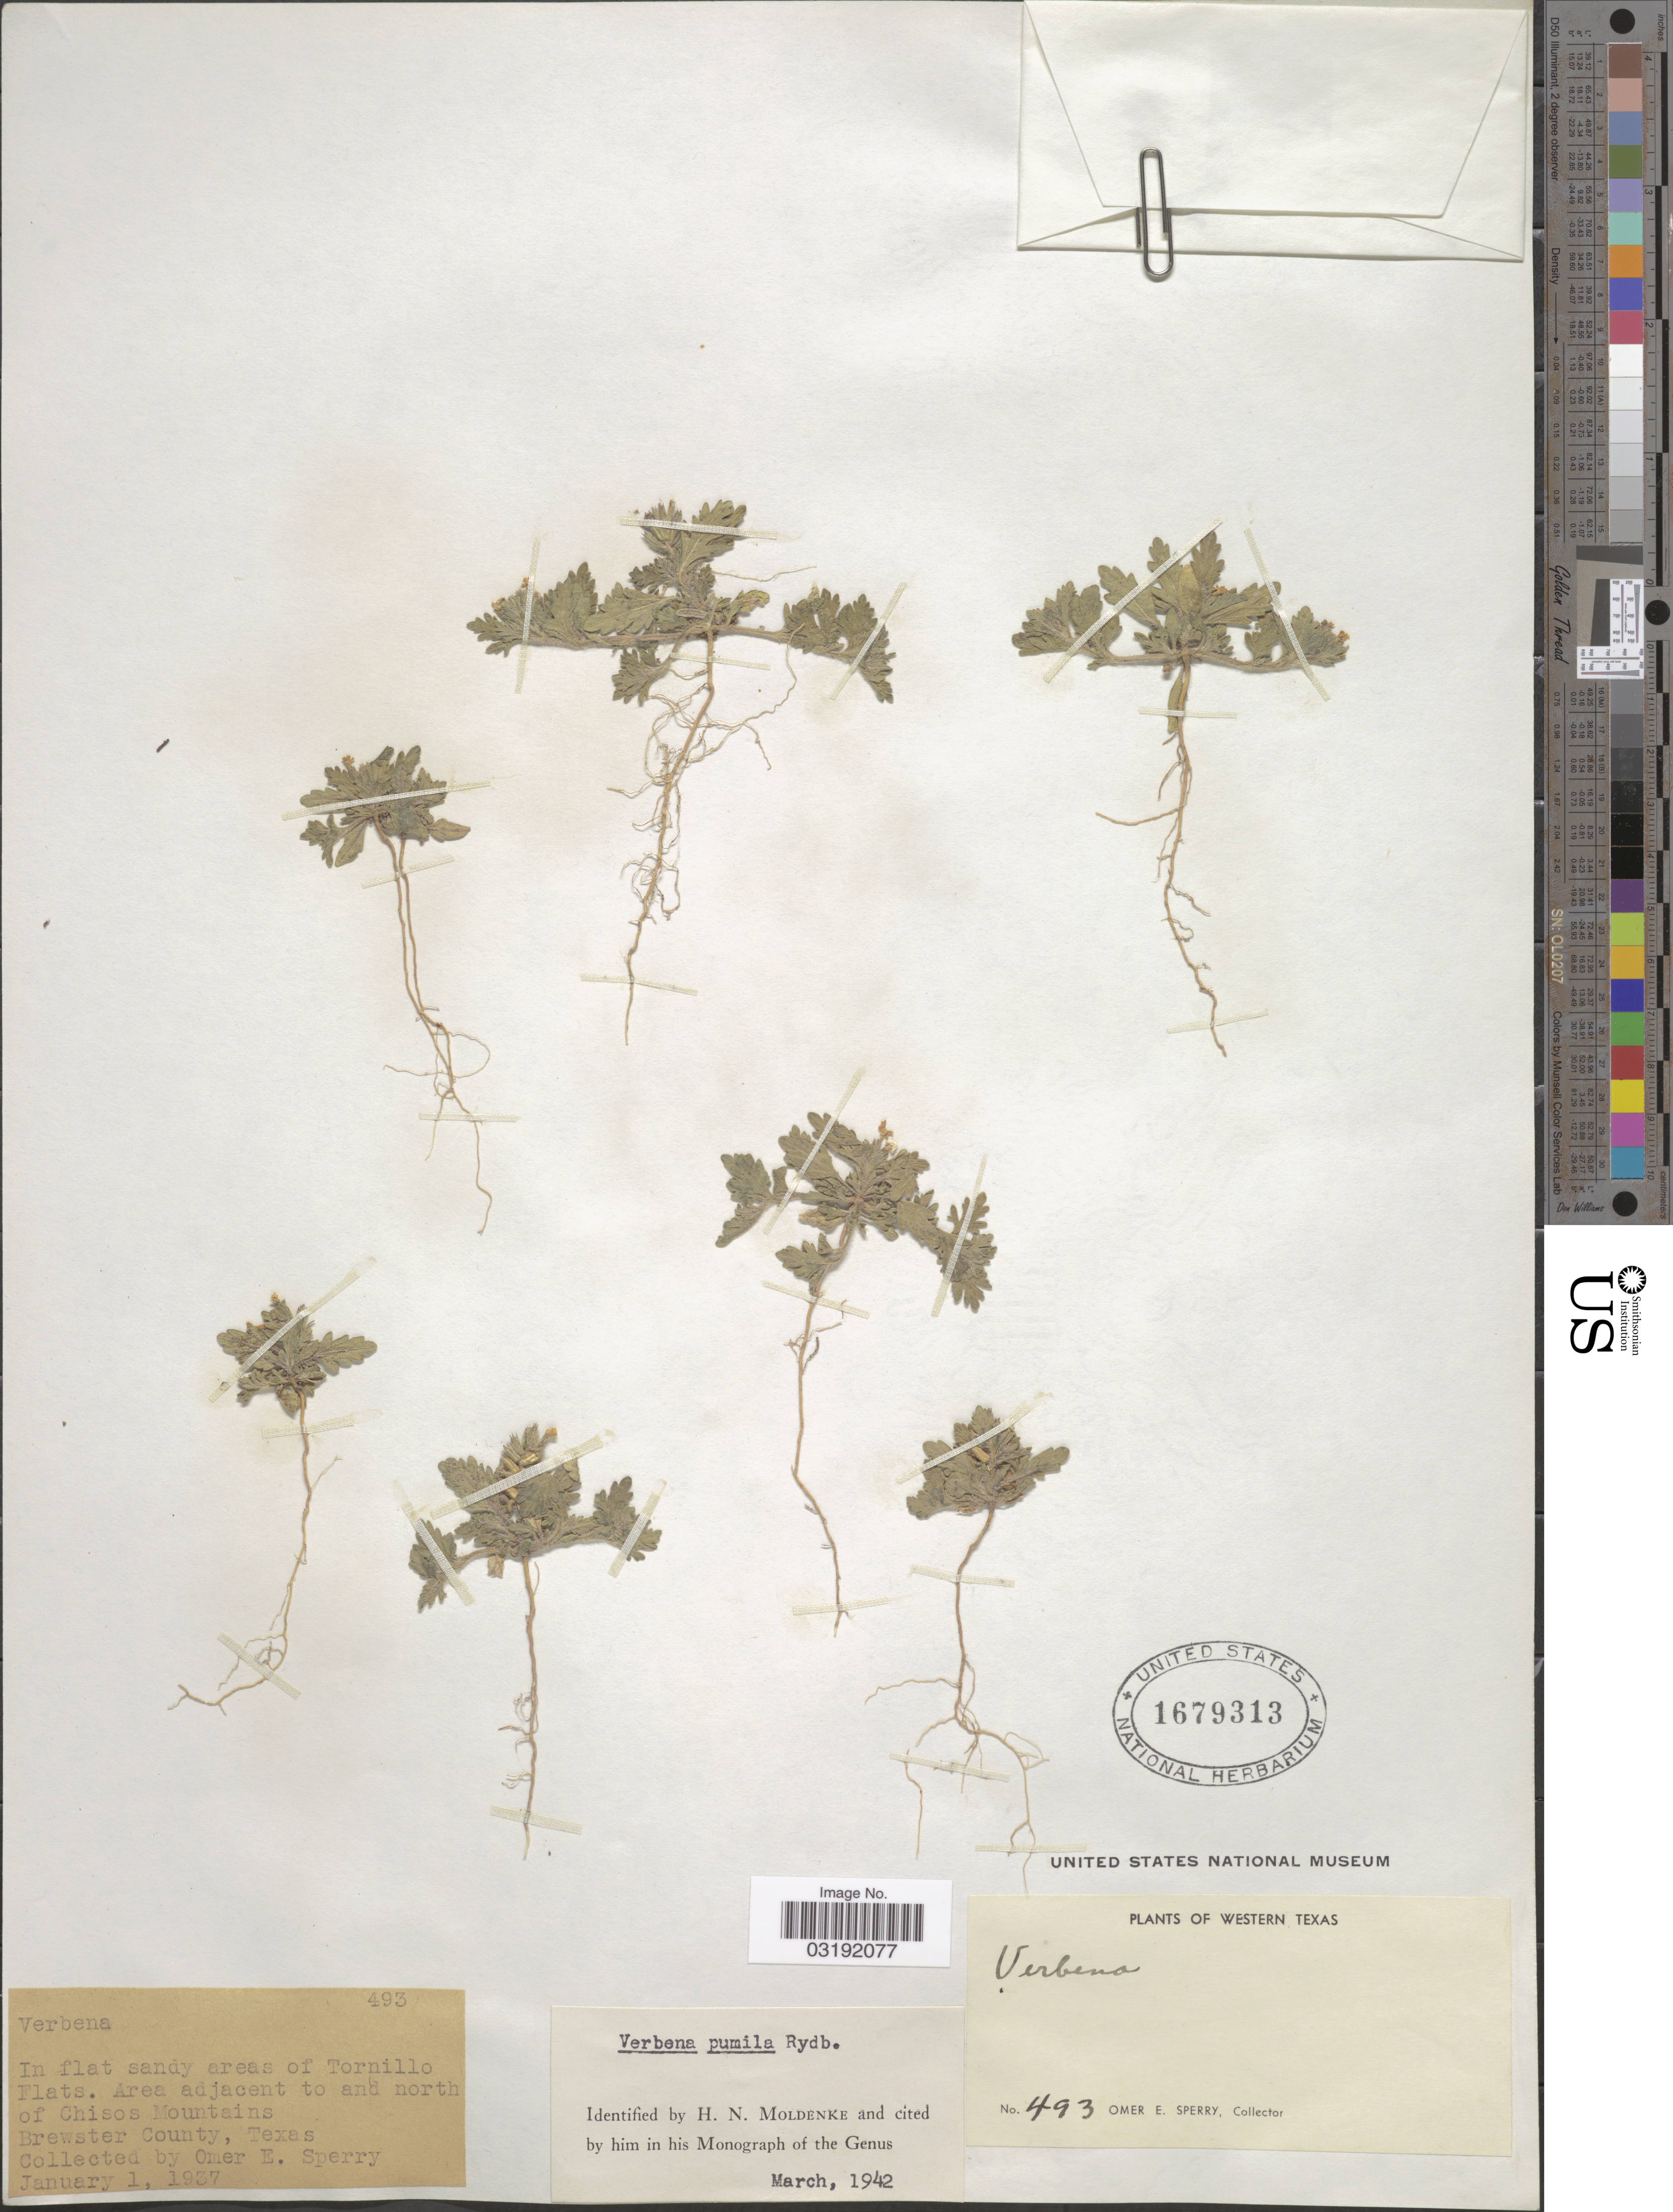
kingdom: Plantae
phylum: Tracheophyta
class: Magnoliopsida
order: Lamiales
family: Verbenaceae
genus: Verbena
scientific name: Verbena pumila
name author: Rydb.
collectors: O. E. Sperry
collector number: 493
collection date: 1937-01-01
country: United States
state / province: Texas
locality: In flat sandy areas of Tornillo Flats. Area adjacent to and north of Chisos Mountains. Brewster County.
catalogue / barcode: US 1679313